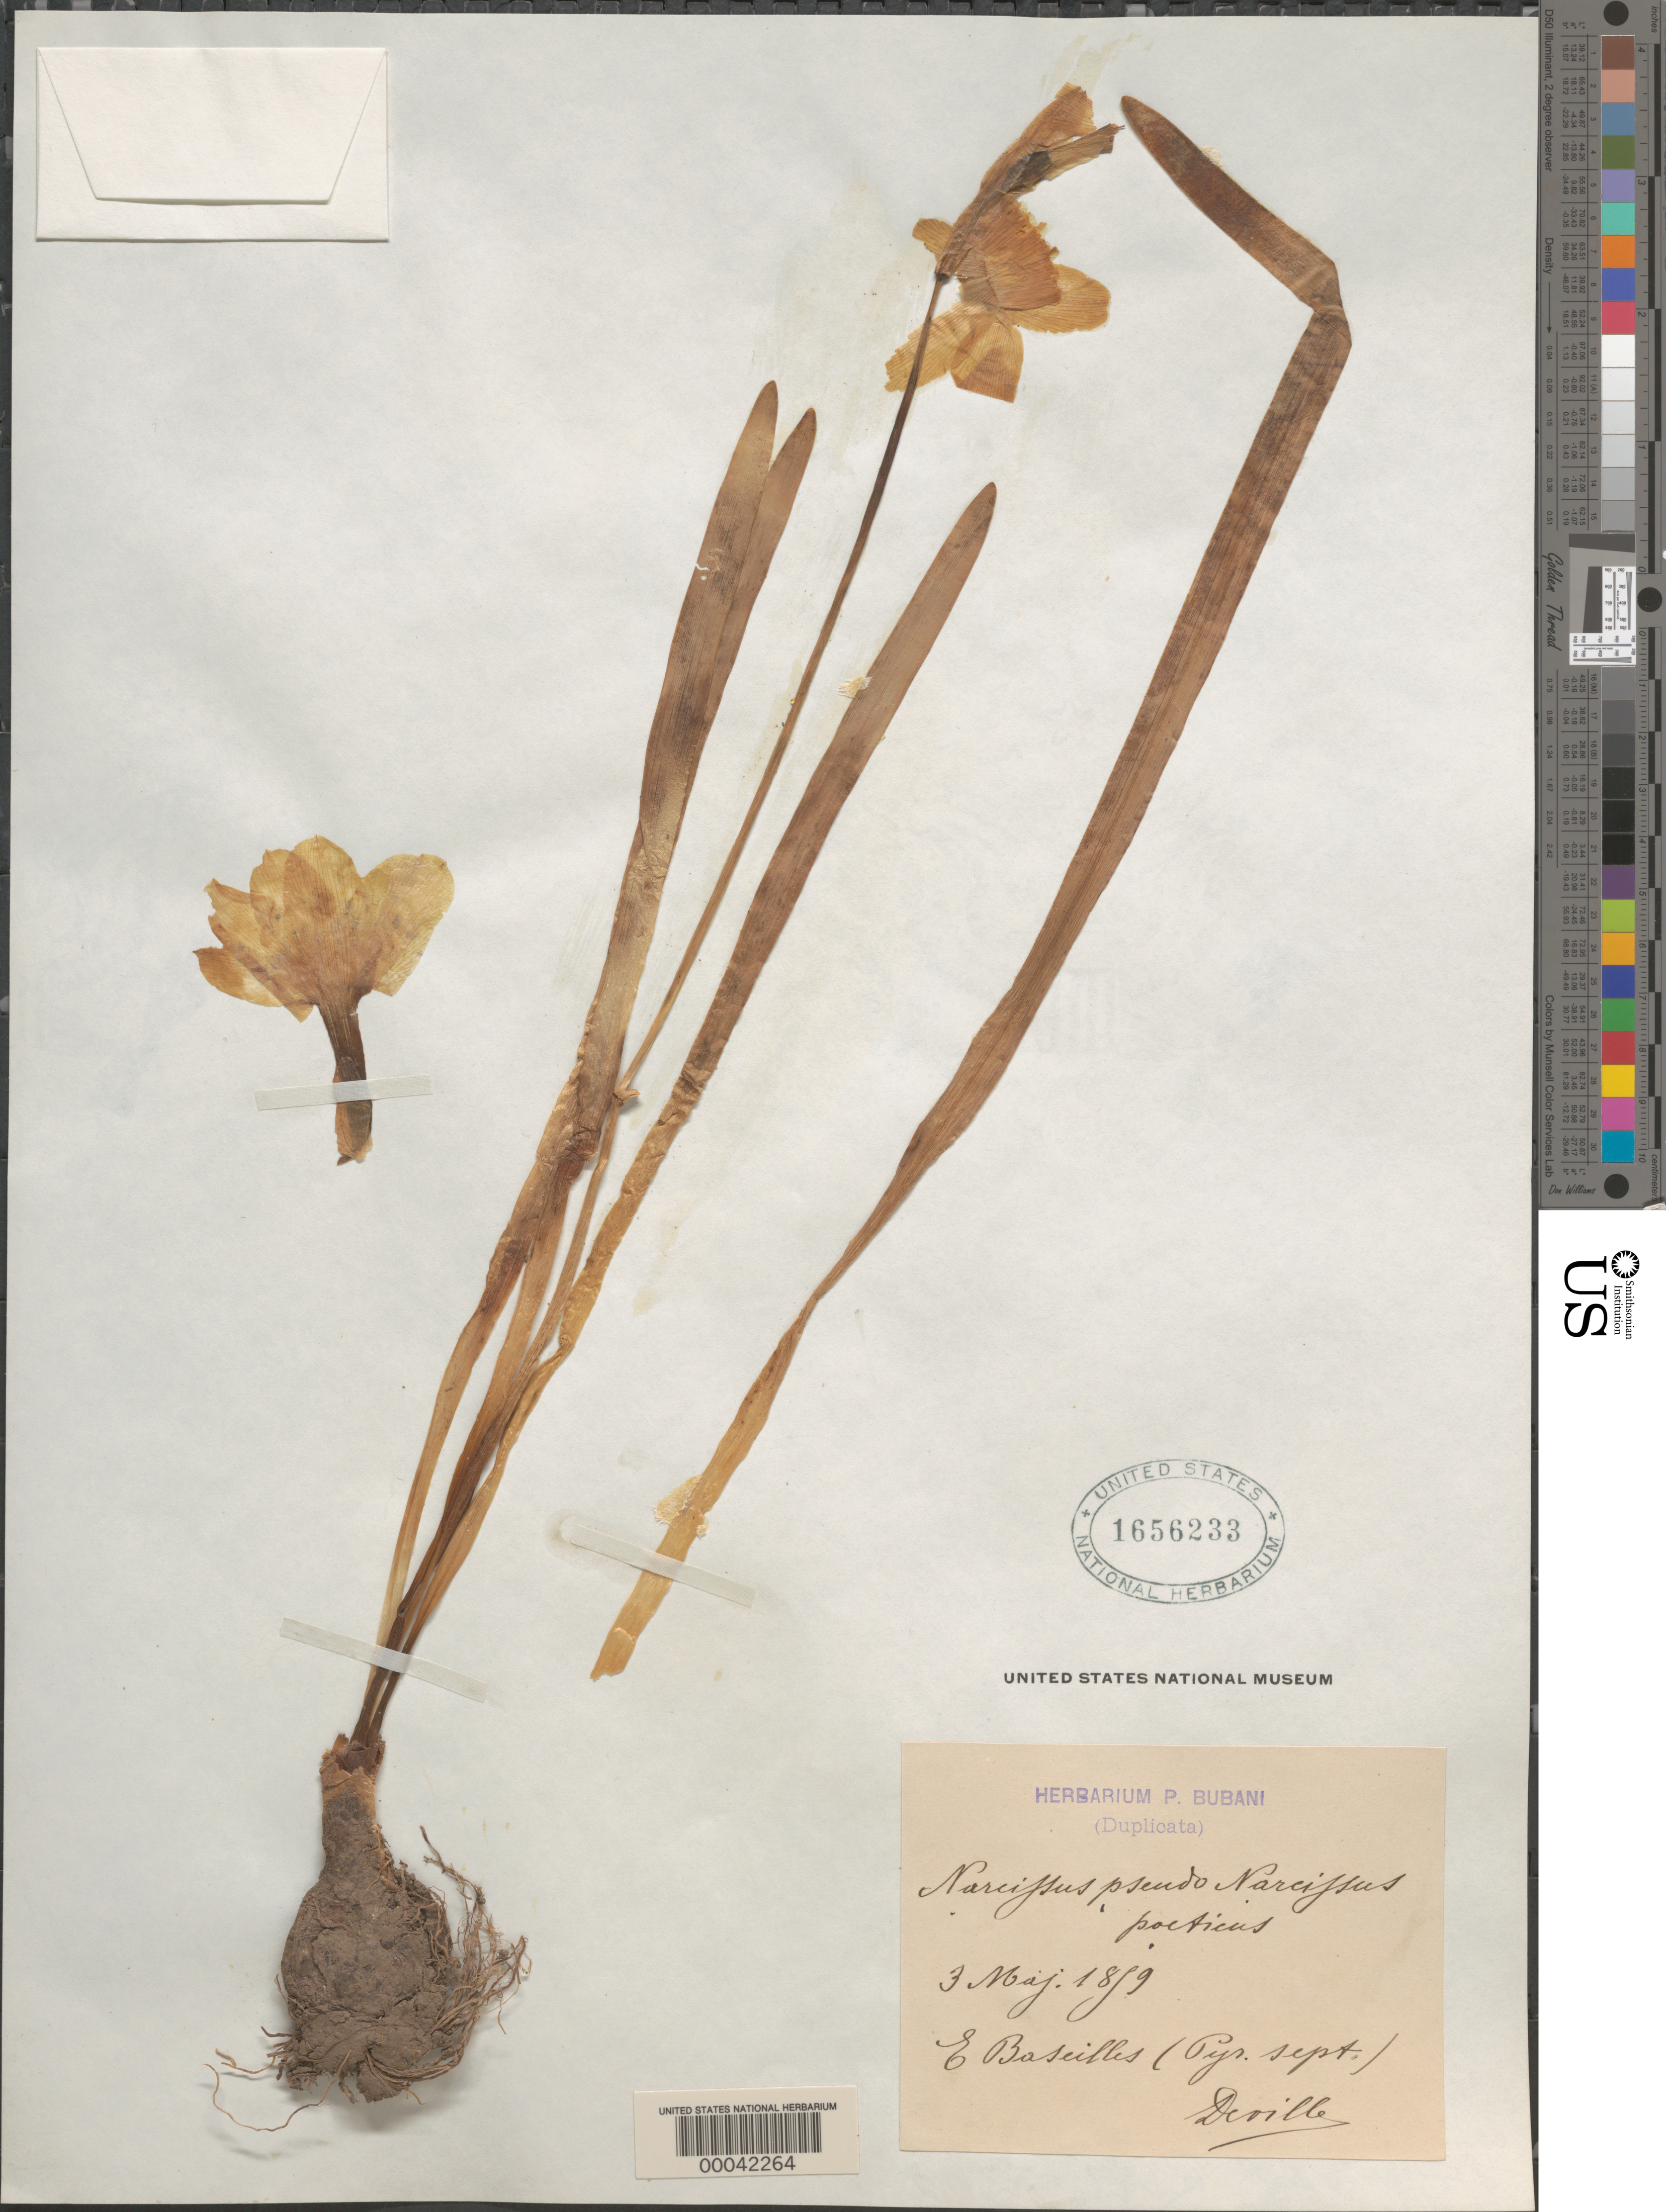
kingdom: Plantae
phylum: Tracheophyta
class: Liliopsida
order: Asparagales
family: Amaryllidaceae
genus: Narcissus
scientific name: Narcissus pseudonarcissus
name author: L.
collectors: -. Deville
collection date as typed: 03 May 18-9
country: France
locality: E Baseilles (Pyr Sept)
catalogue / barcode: US 1656233